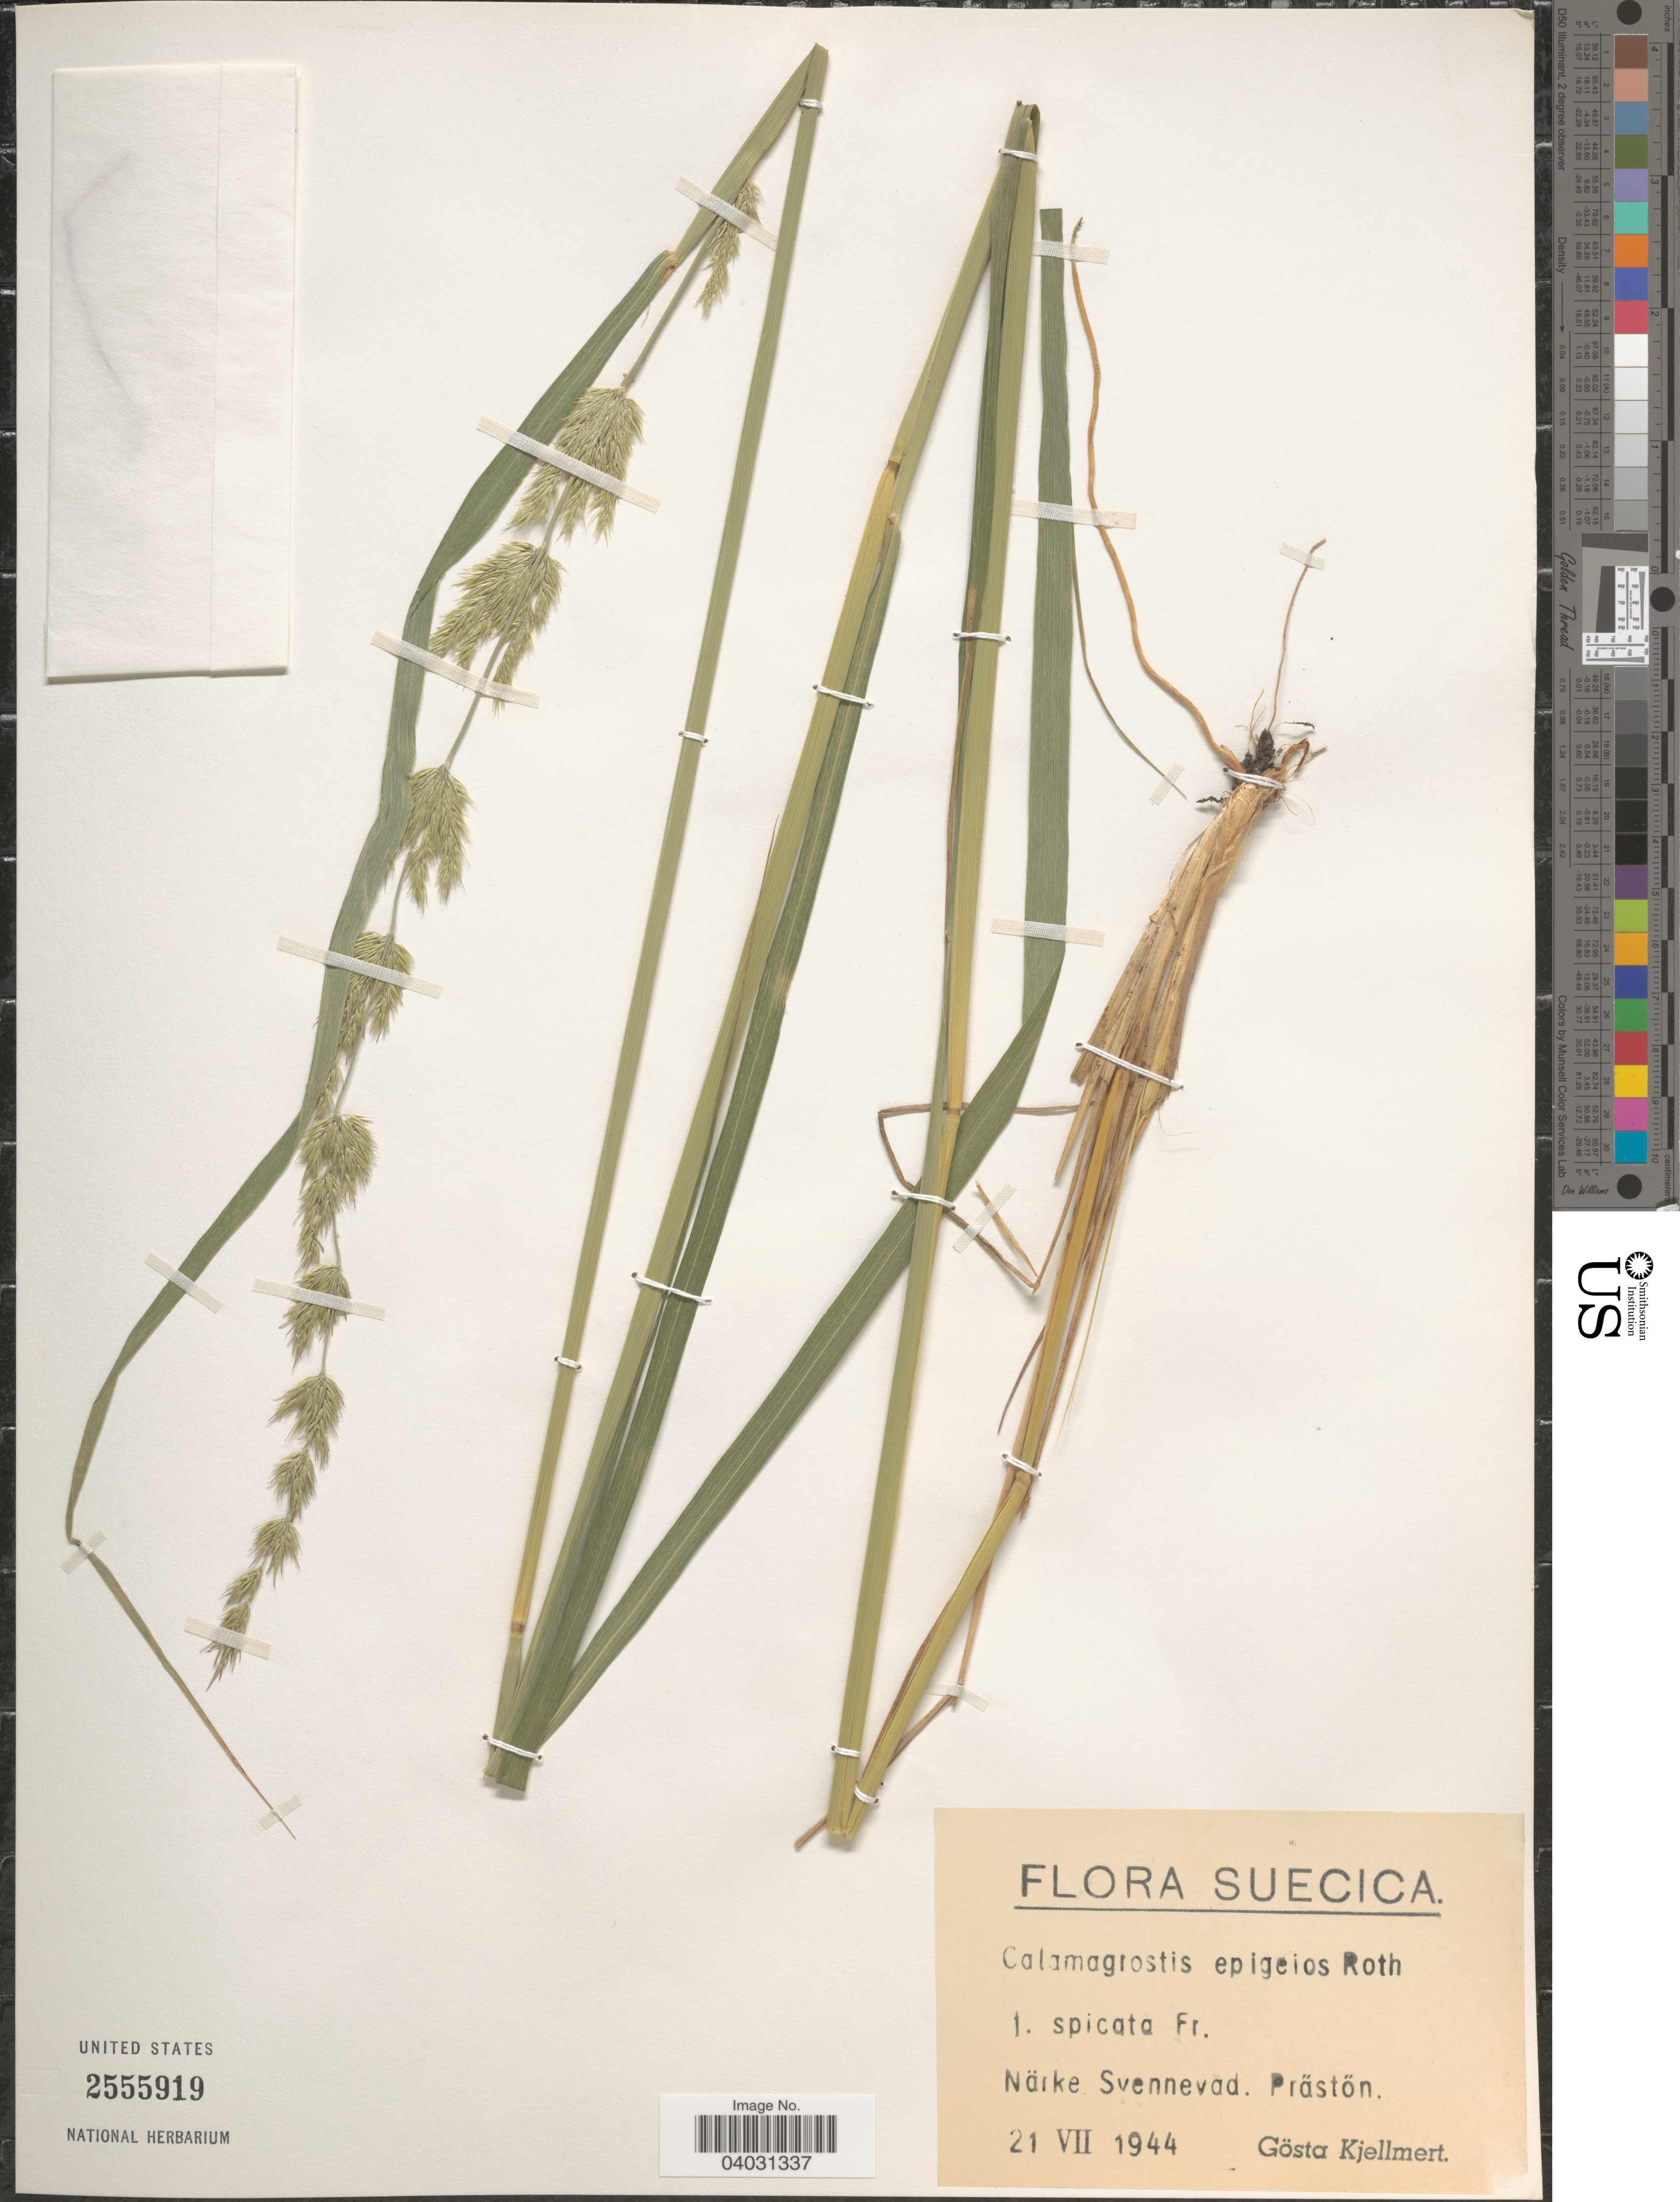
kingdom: Plantae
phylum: Tracheophyta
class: Liliopsida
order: Poales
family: Poaceae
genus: Calamagrostis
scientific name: Calamagrostis epigeios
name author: (L.) Roth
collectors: G. Kjellmert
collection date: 1944-07-21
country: Sweden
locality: Suecica. Närke Svennevad. Prȁstõn.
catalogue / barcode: US 2555919